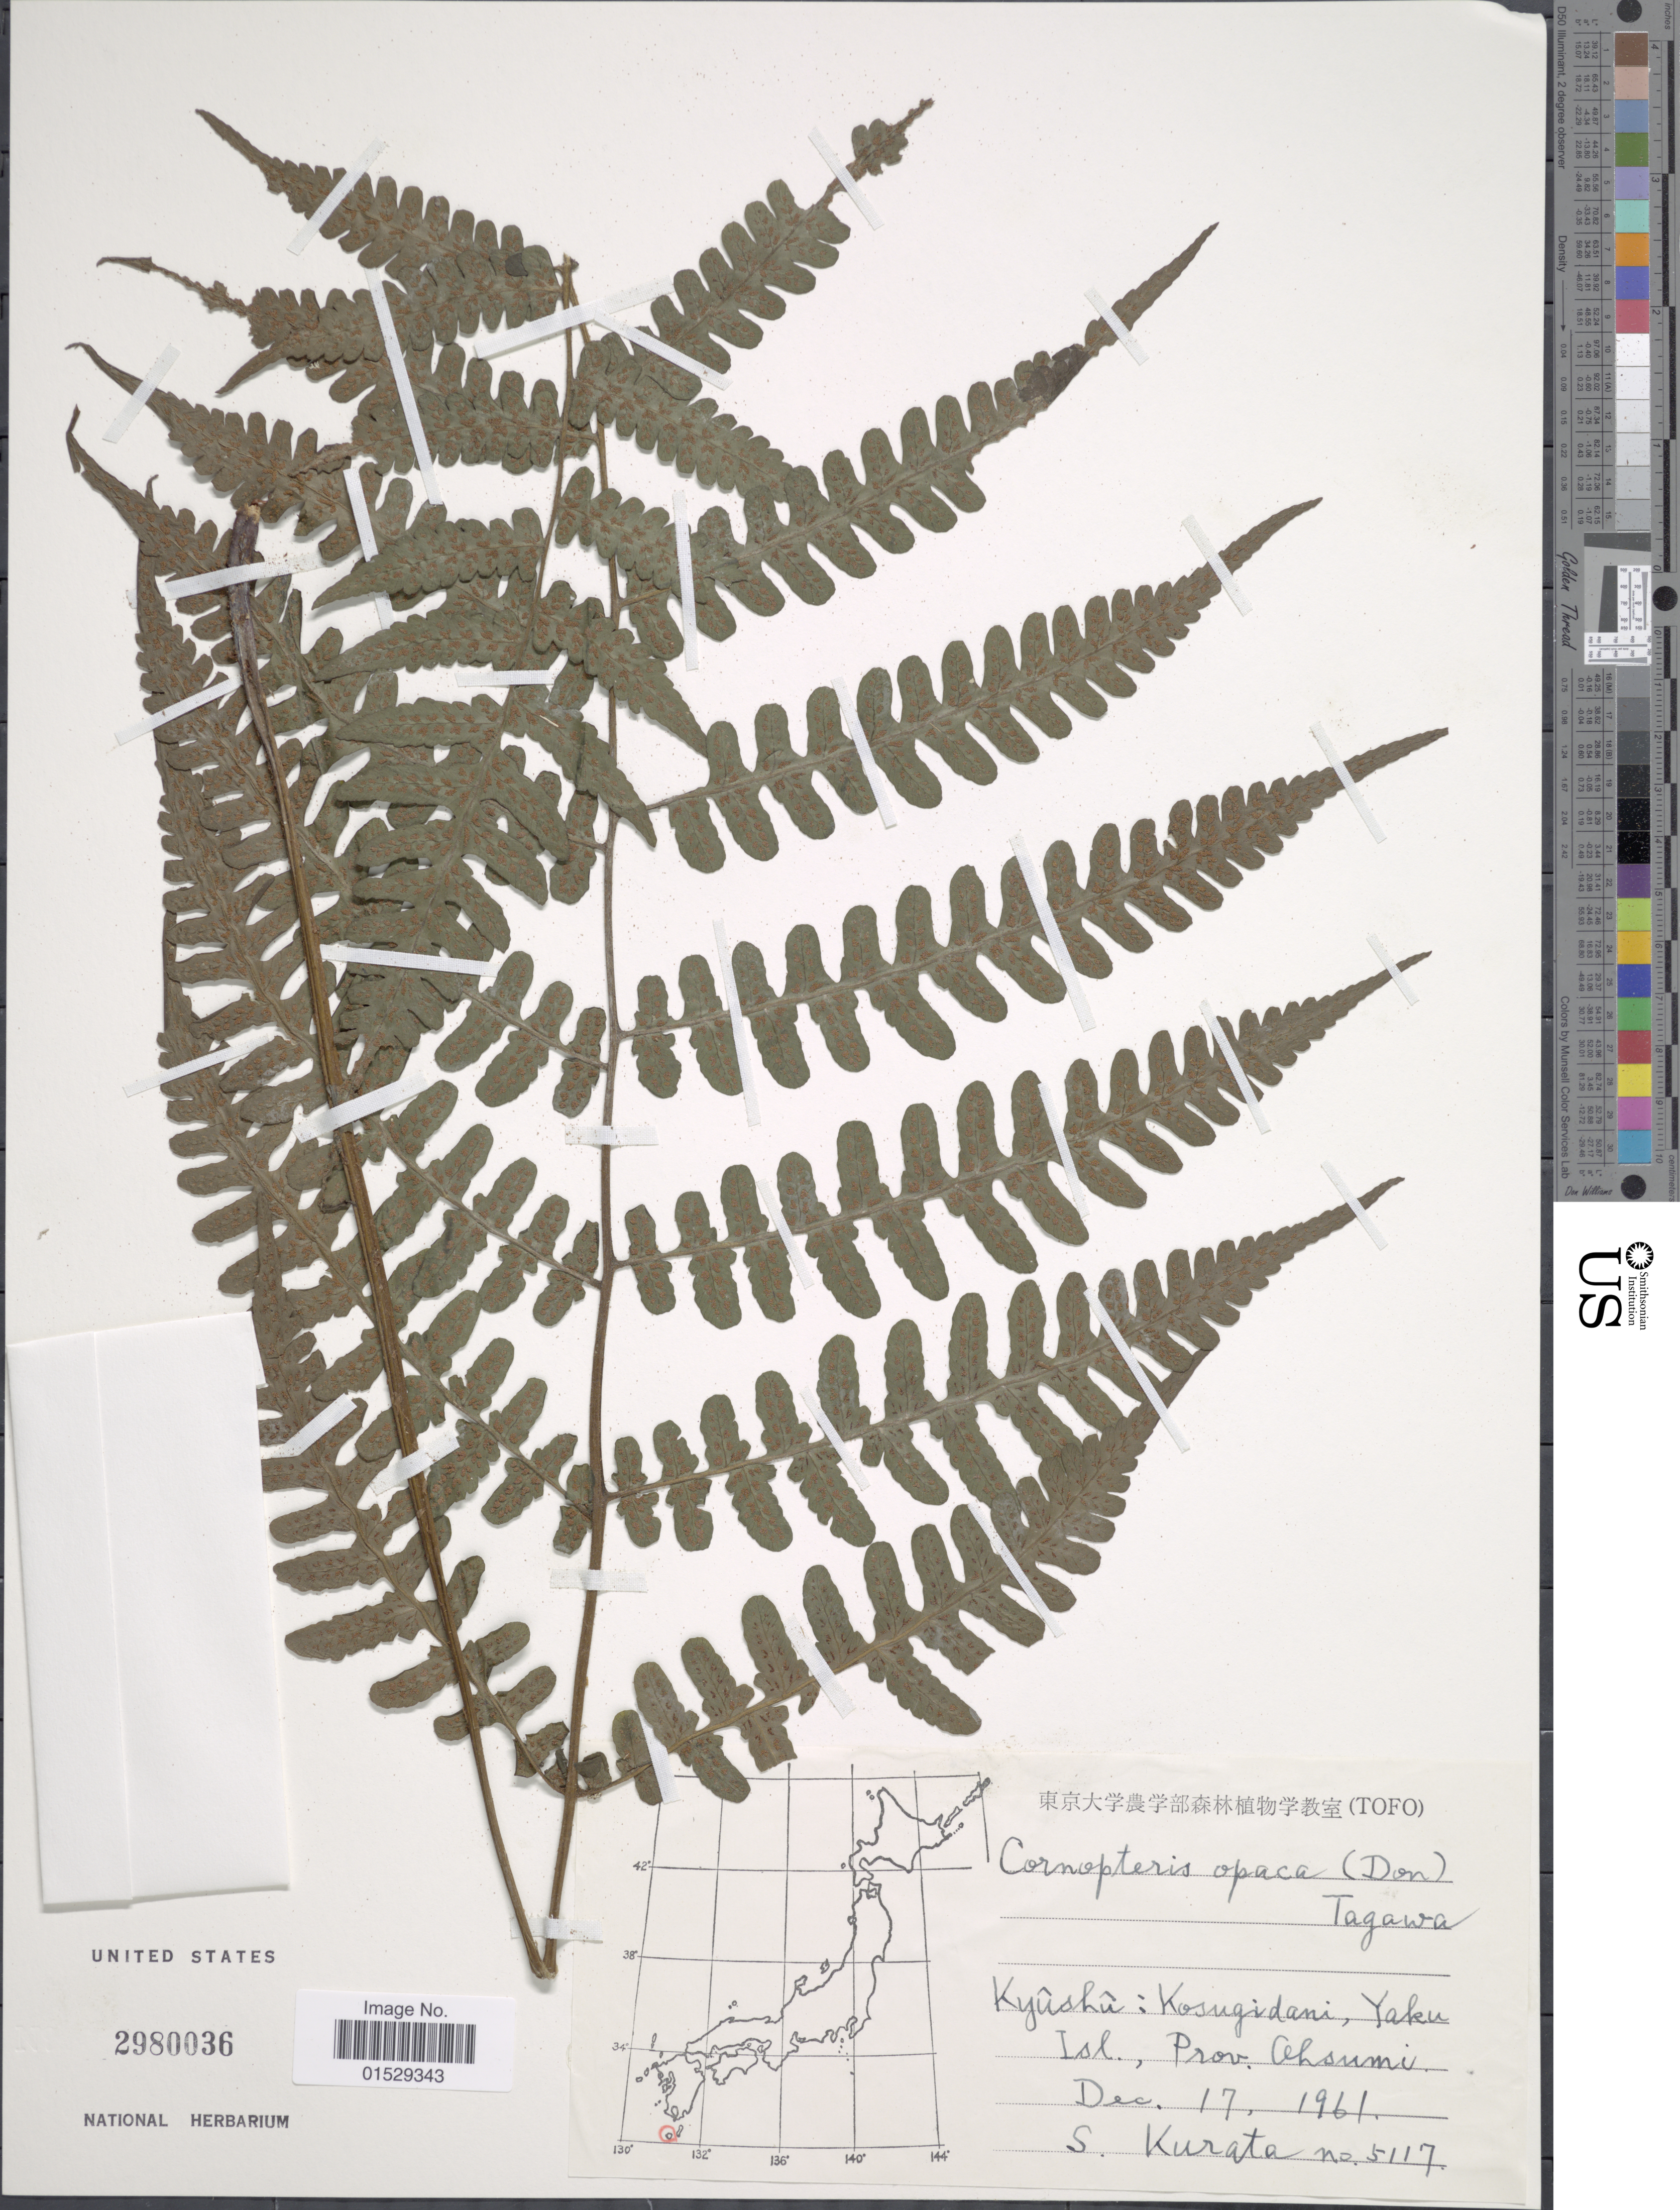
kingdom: Plantae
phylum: Tracheophyta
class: Polypodiopsida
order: Polypodiales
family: Athyriaceae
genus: Cornopteris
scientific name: Cornopteris opaca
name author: (D. Don) Tagawa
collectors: Sa. Kurata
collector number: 5117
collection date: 1961-12-17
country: Japan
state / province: Kagosima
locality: Kyushu: Kosugidani, Yaku Isl., prov. Ohsumi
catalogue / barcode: US 2980036